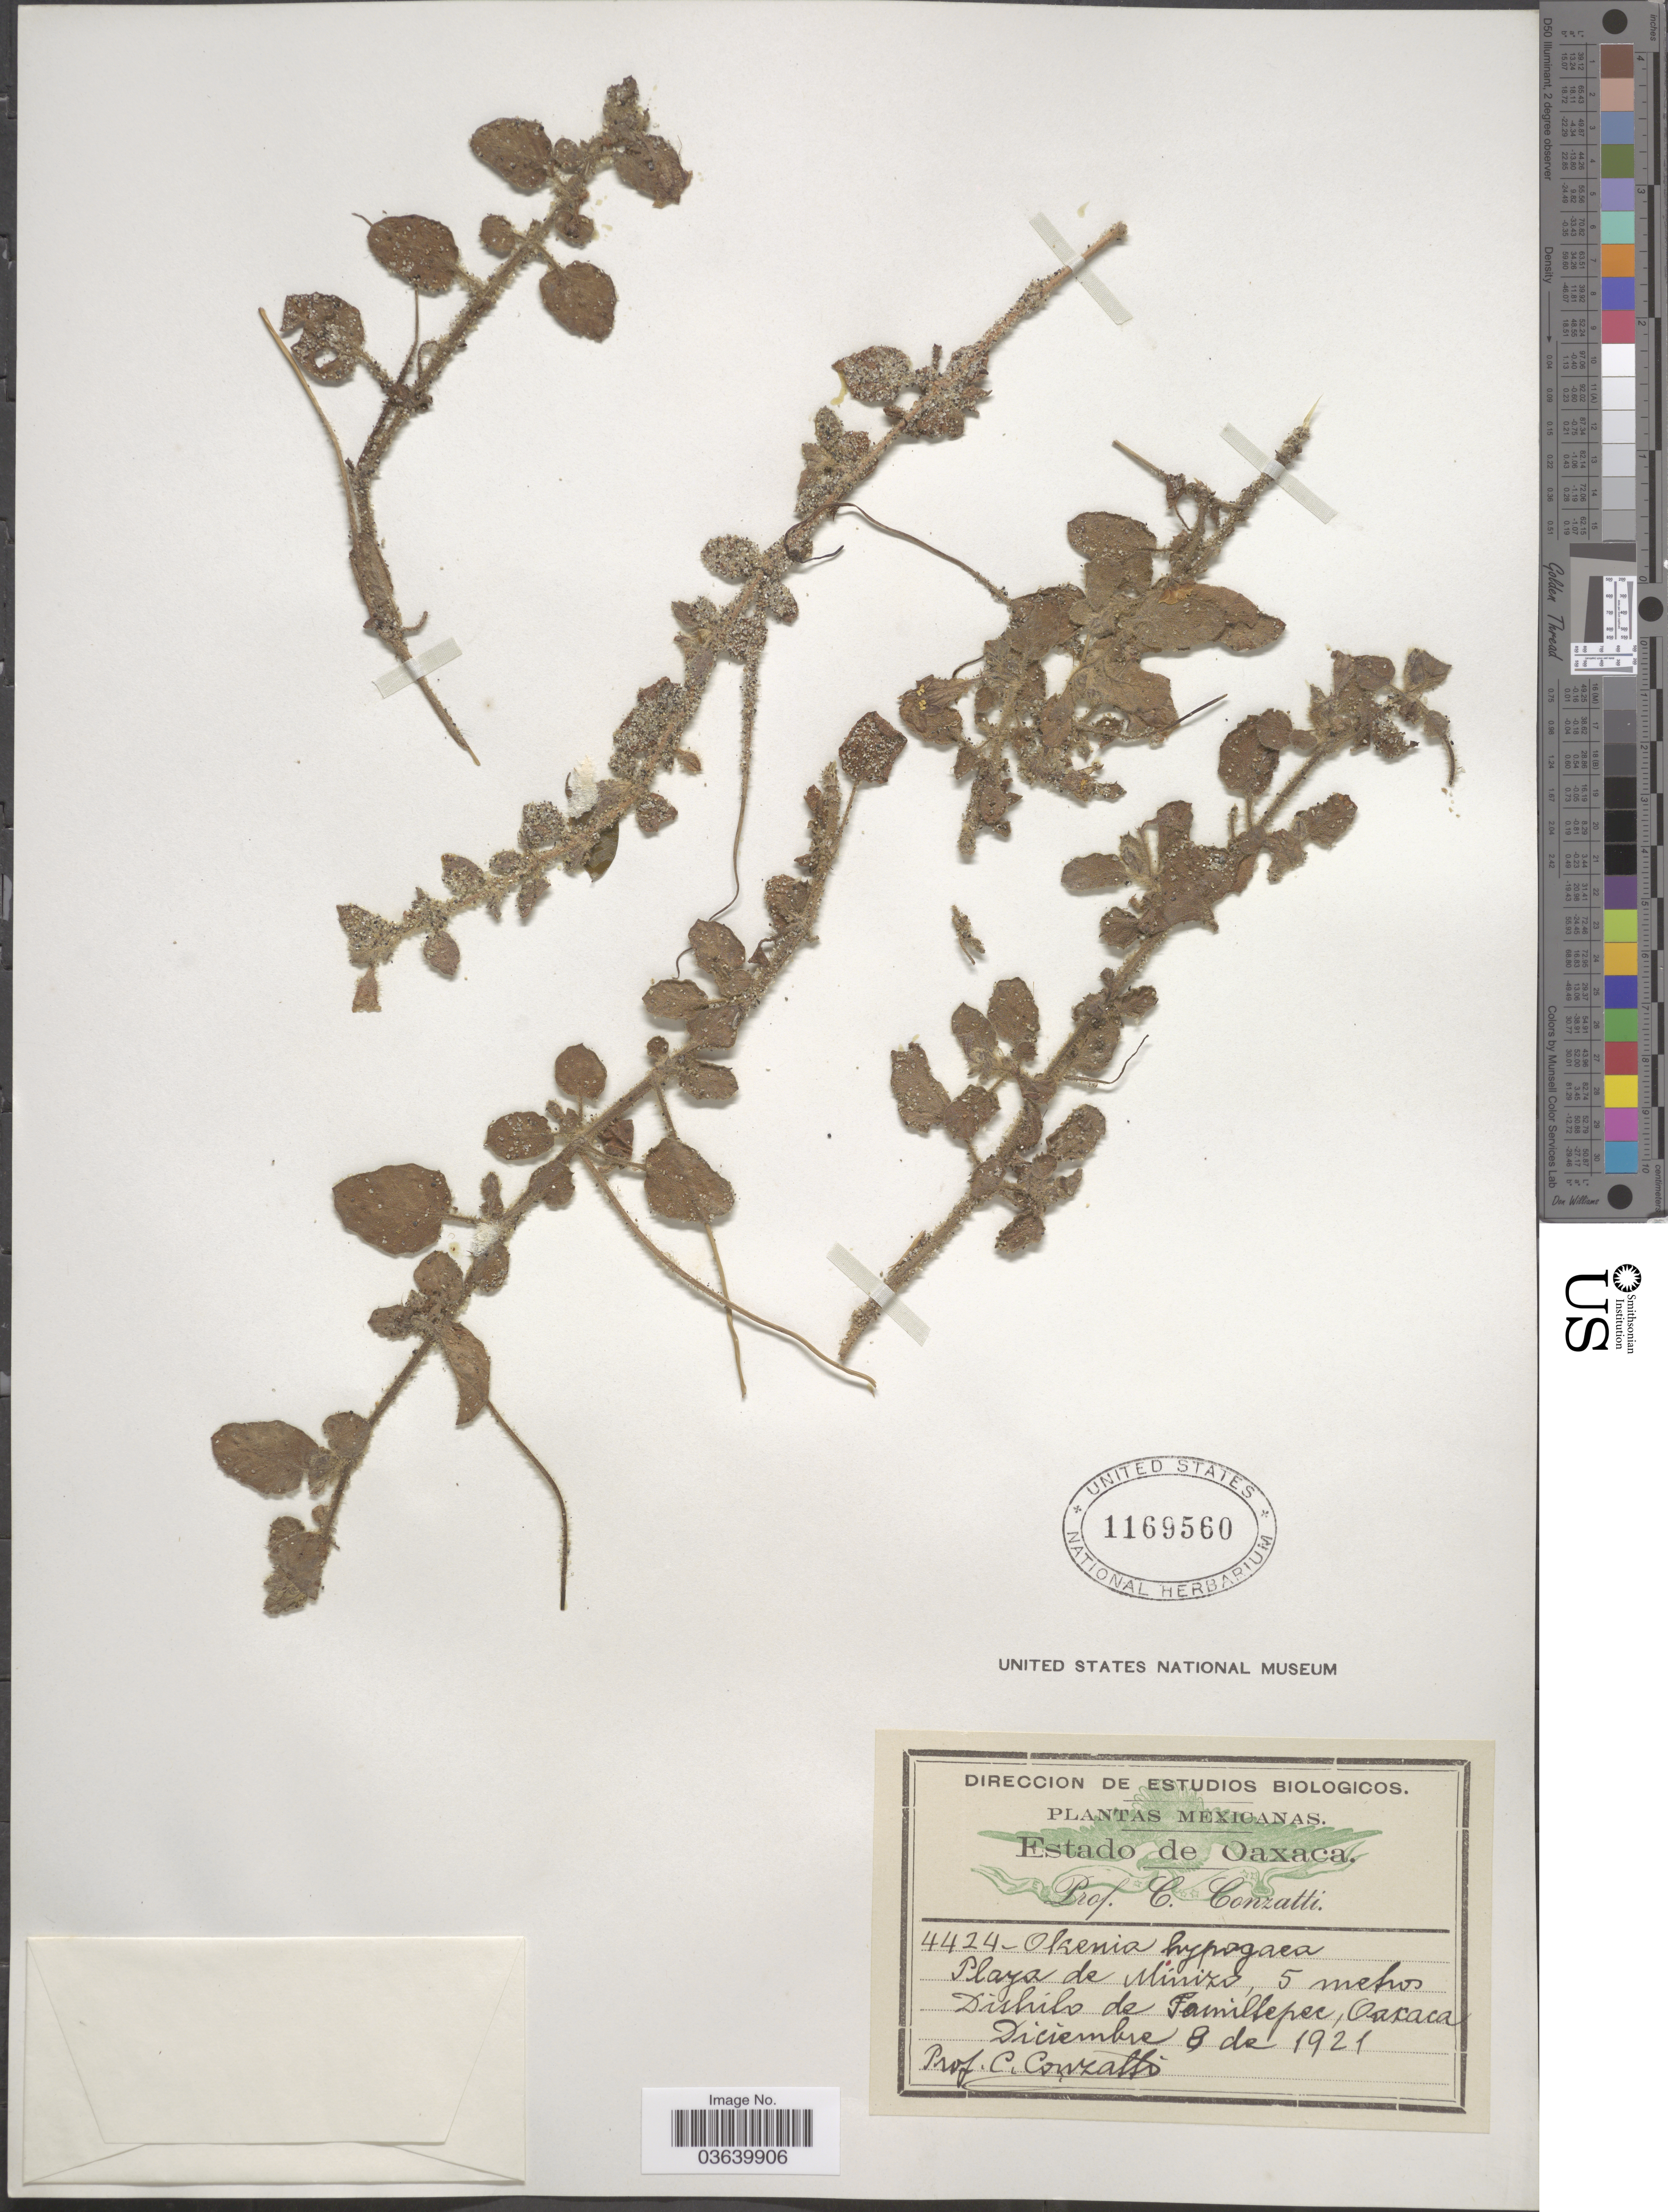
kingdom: Plantae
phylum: Tracheophyta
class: Magnoliopsida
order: Caryophyllales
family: Nyctaginaceae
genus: Okenia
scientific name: Okenia hypogaea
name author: Schltdl. & Cham.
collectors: C. Conzatti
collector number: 4424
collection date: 1921-12-08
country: Mexico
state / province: Oaxaca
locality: Playa de Minizo. Distrito de Jamiltepec.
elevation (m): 5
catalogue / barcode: US 1169560